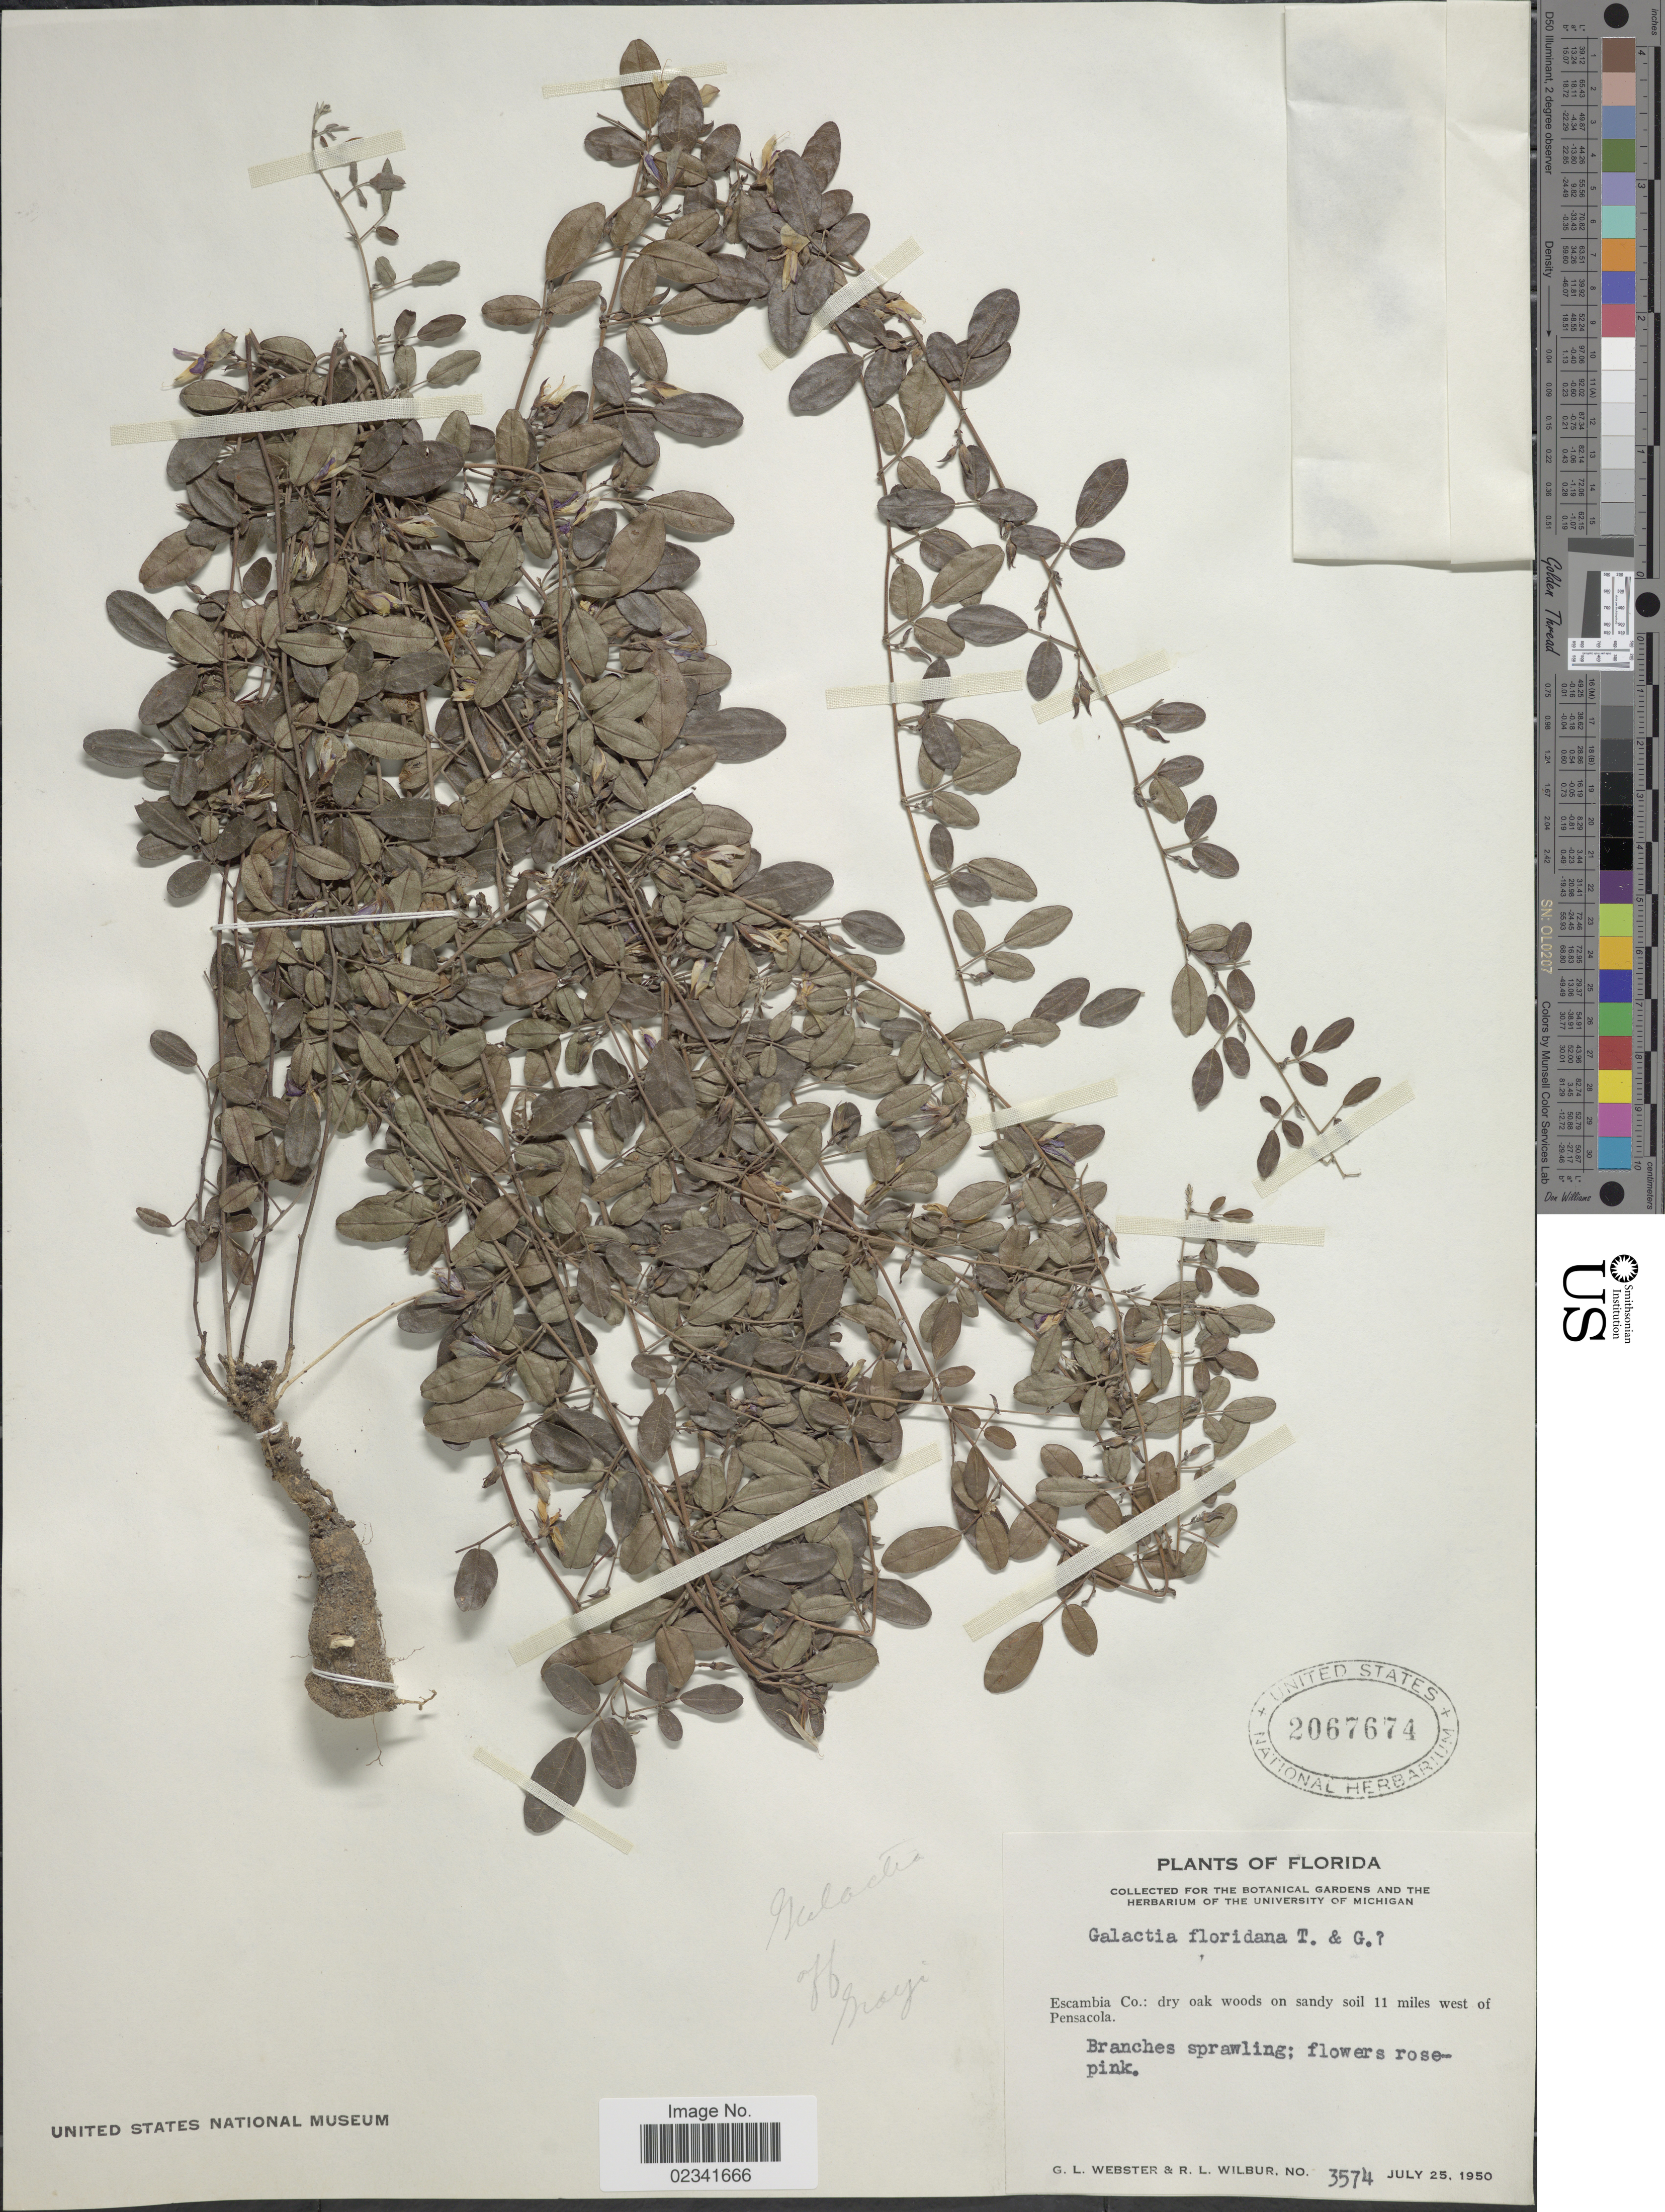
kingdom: Plantae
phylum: Tracheophyta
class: Magnoliopsida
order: Fabales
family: Fabaceae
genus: Galactia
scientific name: Galactia parvifolia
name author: A. Rich.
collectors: G. L. Webster & R. L. Wilbur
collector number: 3574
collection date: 1950-07-25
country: United States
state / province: Florida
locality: Escambia Co.: dry oak woods on sandy soil 11 miles west of Pensacola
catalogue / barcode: US 2067674